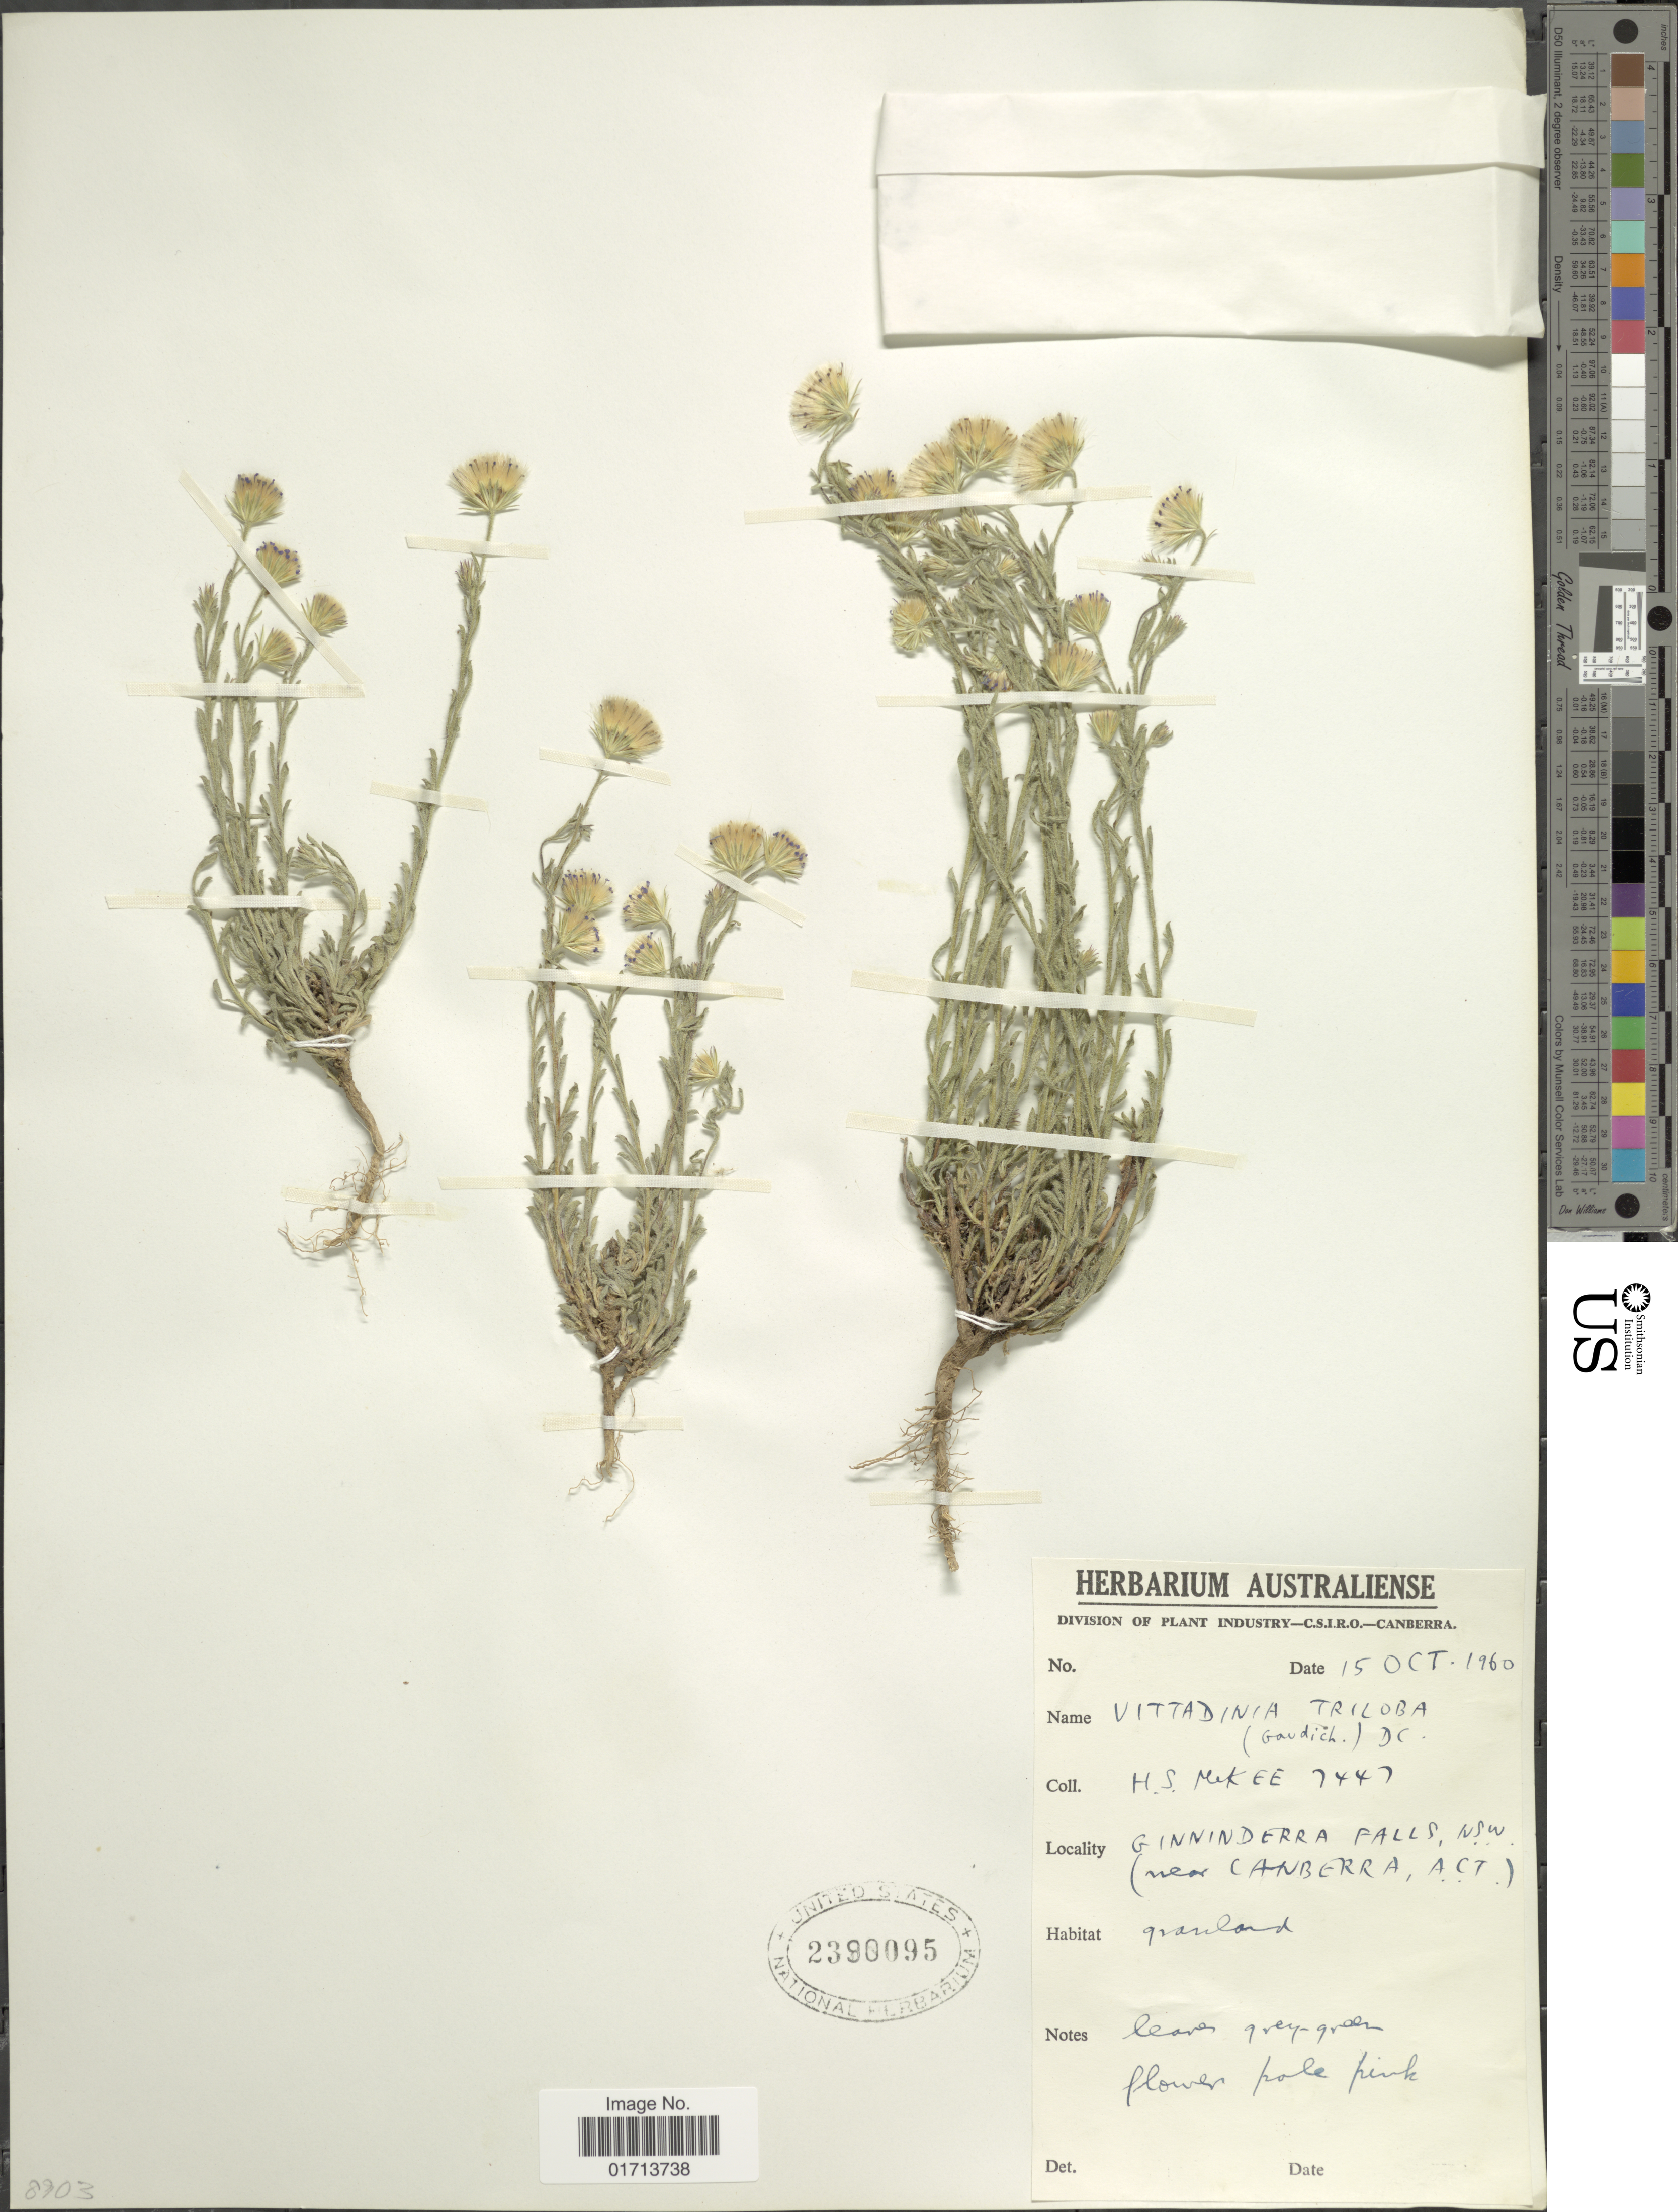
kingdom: Plantae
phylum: Tracheophyta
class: Magnoliopsida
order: Asterales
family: Asteraceae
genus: Vittadinia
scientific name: Vittadinia triloba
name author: (Gaudich.) DC.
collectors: H. S. McKee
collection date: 1960-10-15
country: Australia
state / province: New South Wales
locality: Ginninderra Falls, N. S. W. (near Canbera, A. C. T.)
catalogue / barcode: US 2390095